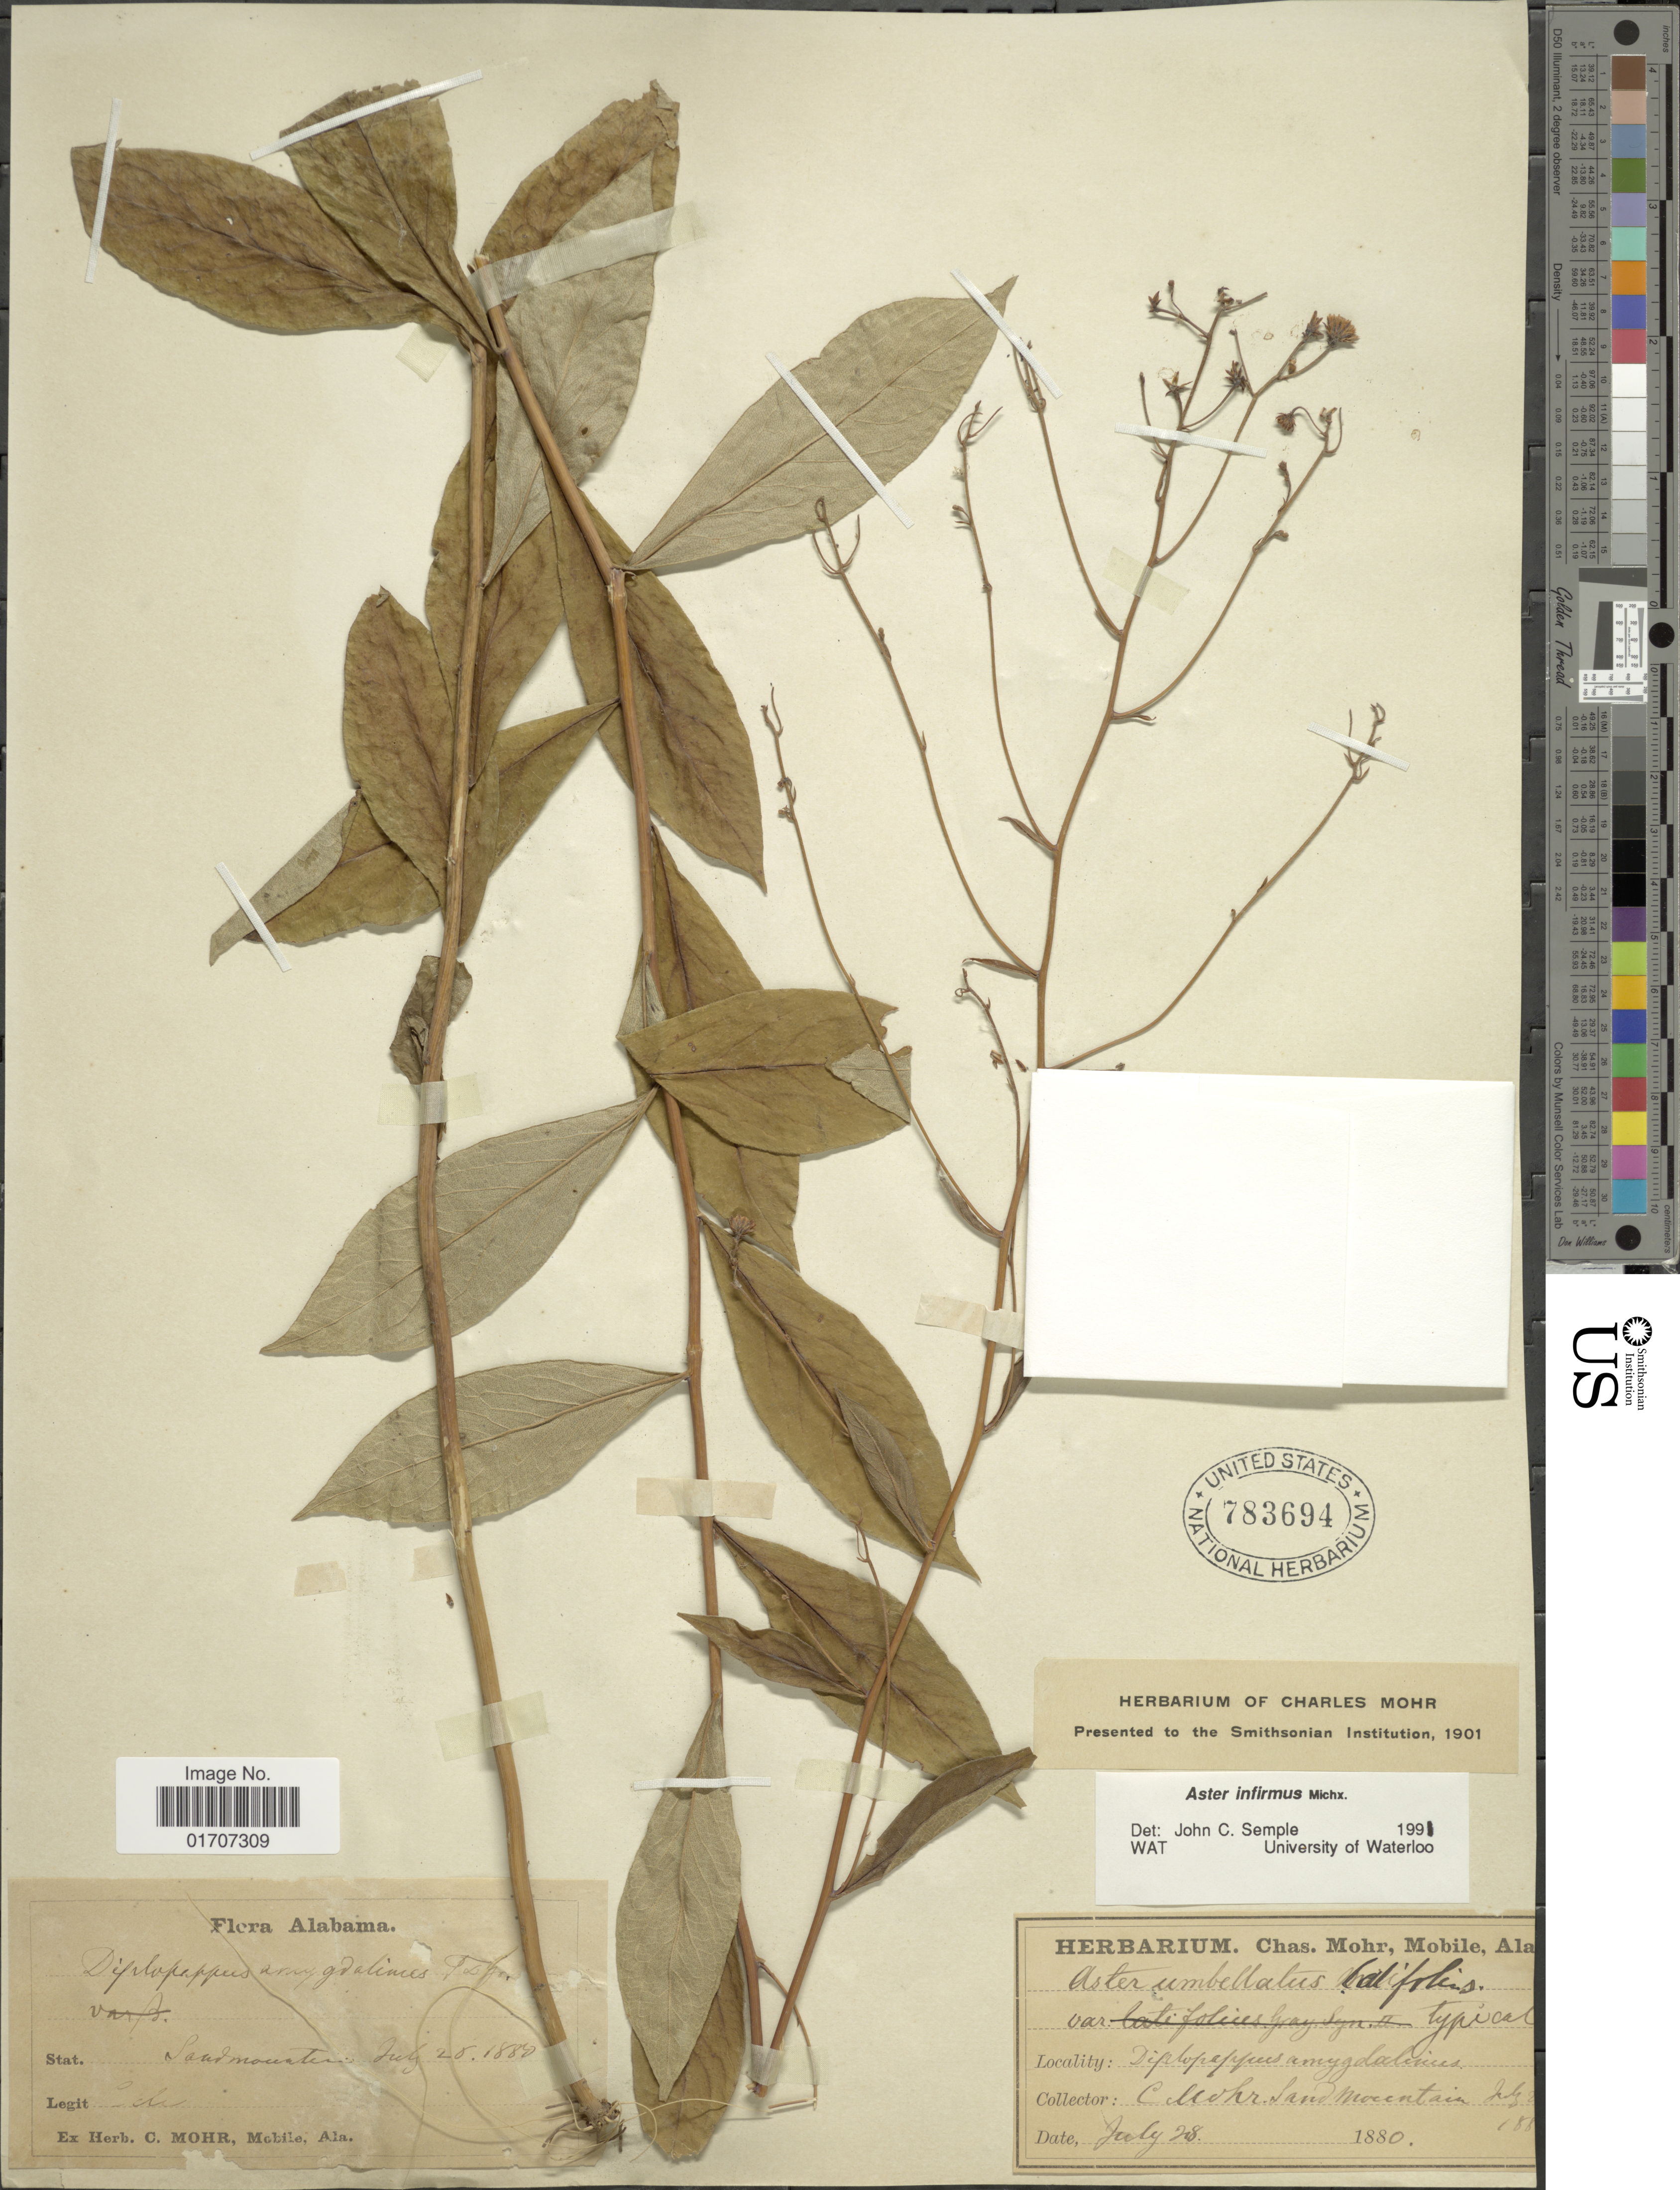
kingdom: Plantae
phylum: Tracheophyta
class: Magnoliopsida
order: Asterales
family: Asteraceae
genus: Doellingeria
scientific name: Doellingeria infirma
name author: (Michx.) Greene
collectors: C. T. Mohr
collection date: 1880-07-28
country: United States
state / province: Alabama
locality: Sand Mountain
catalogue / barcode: US 783694